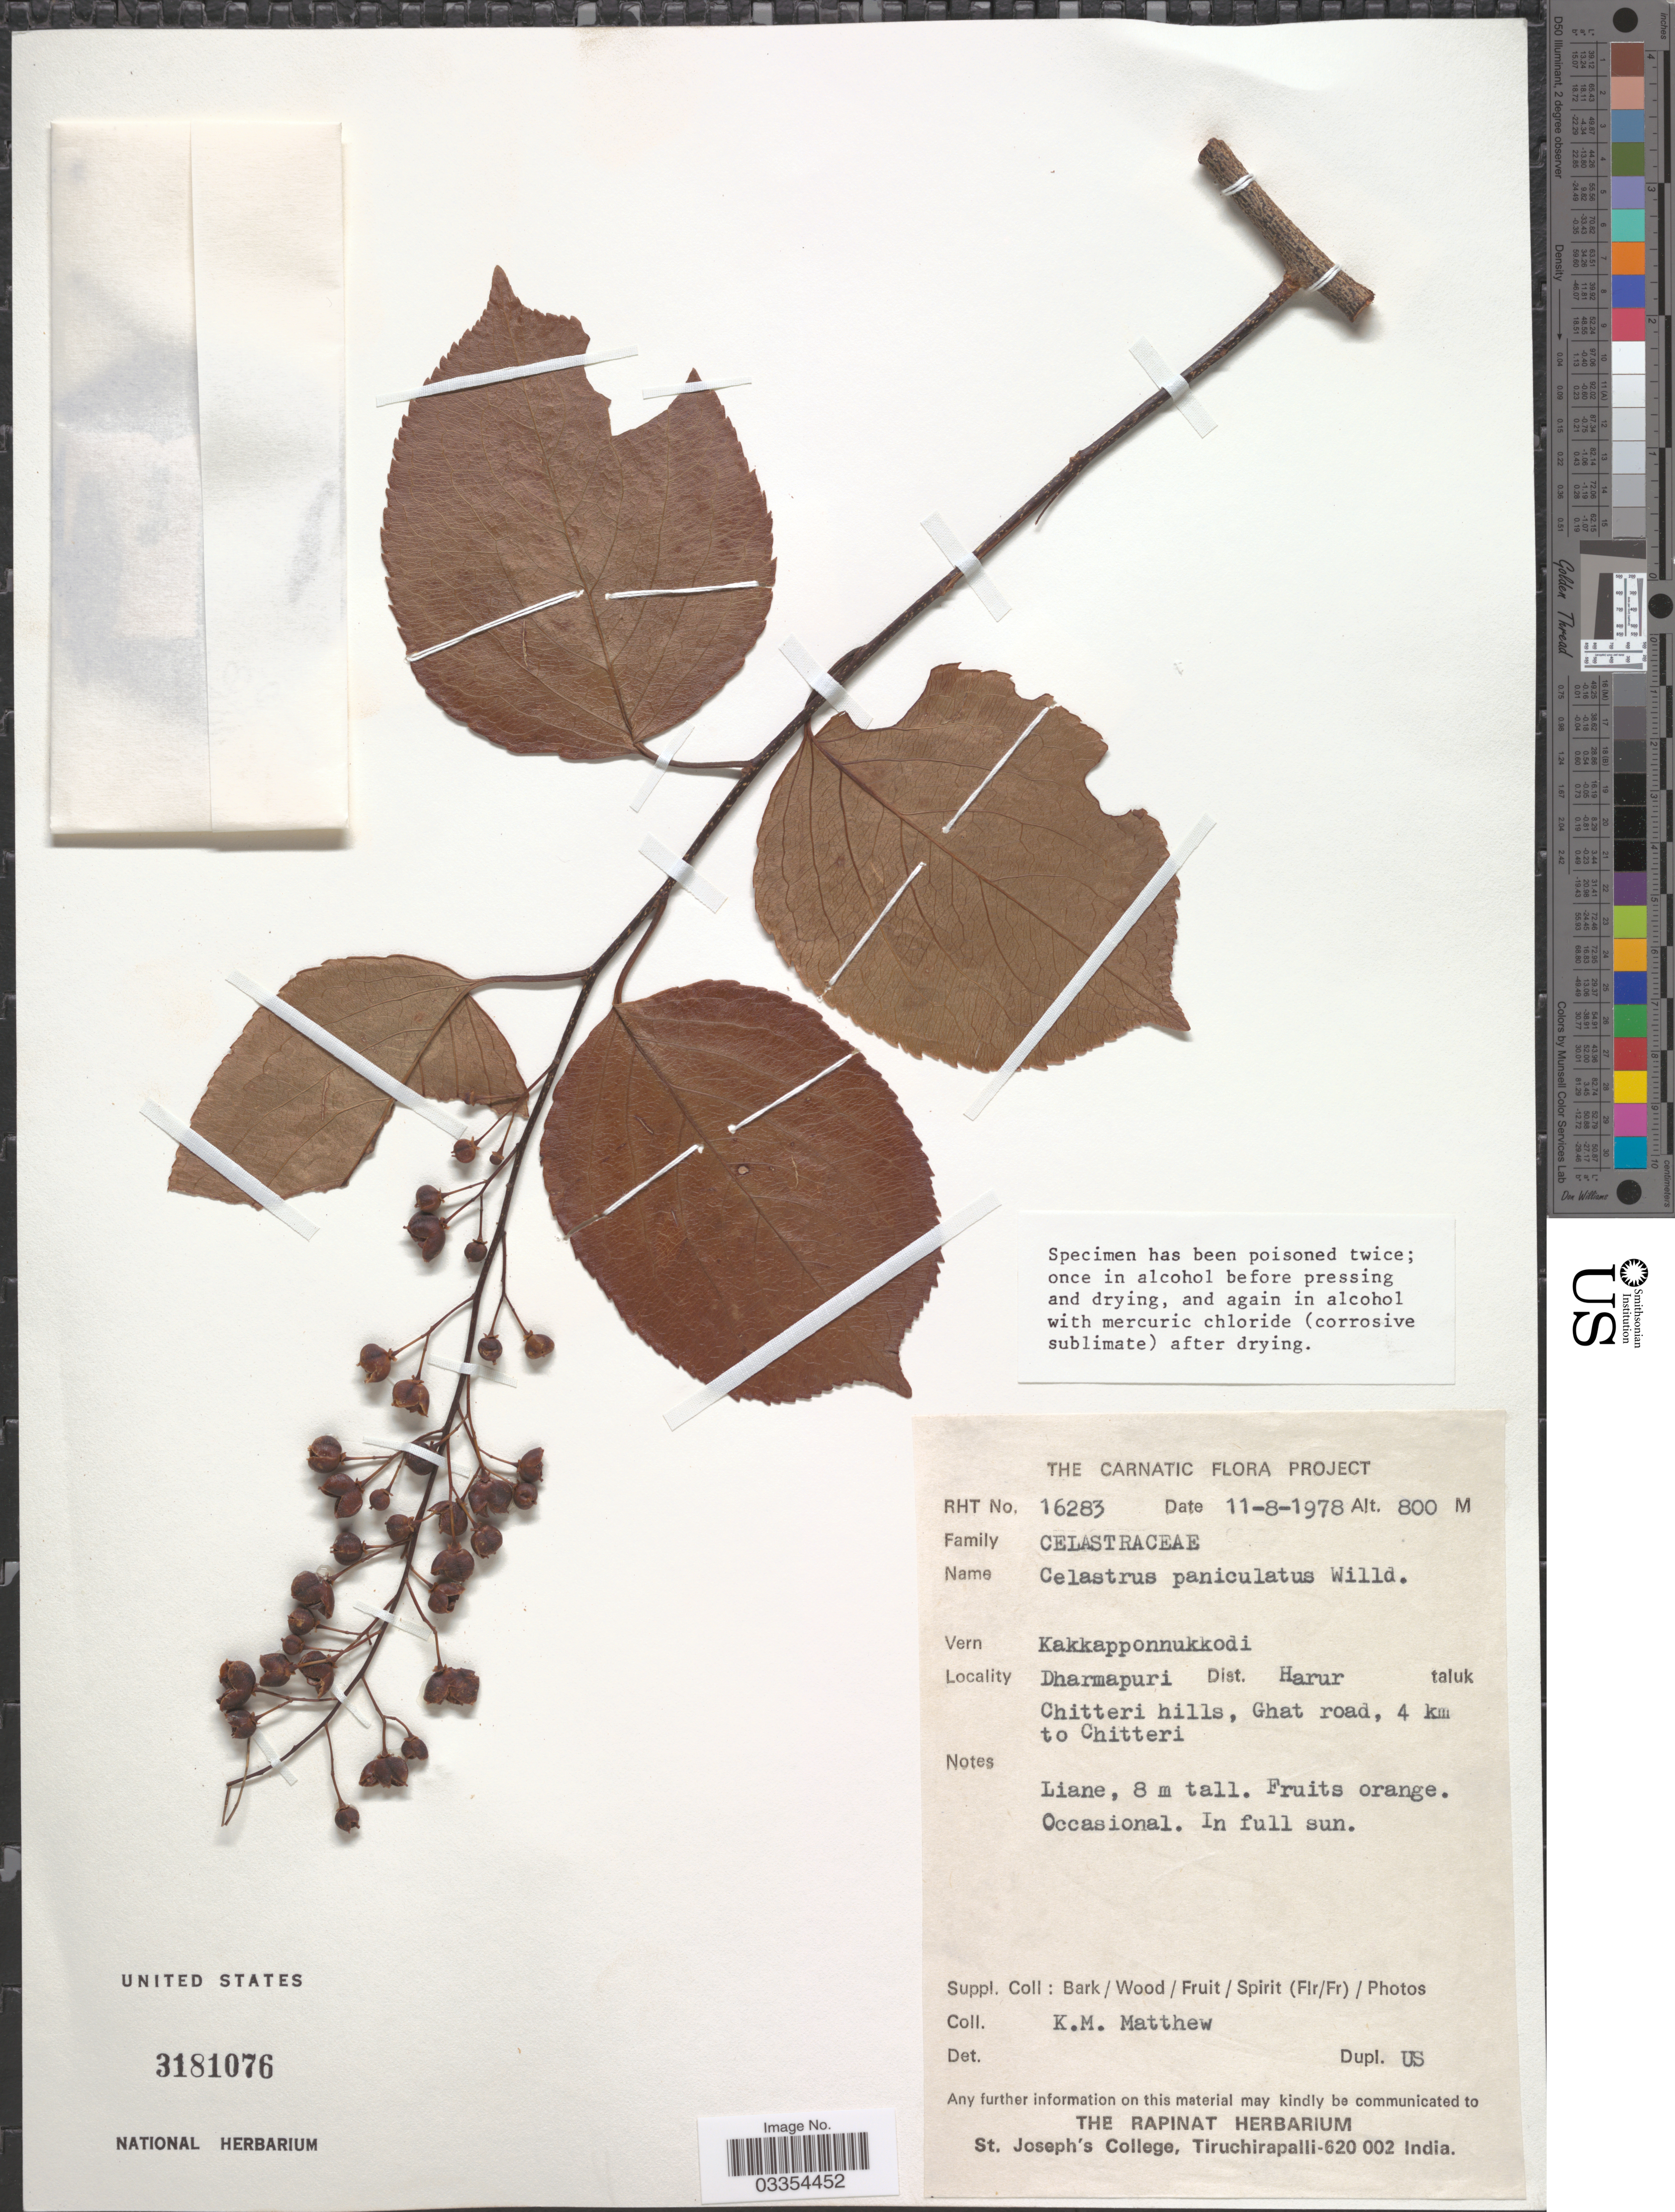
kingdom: Plantae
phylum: Tracheophyta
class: Magnoliopsida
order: Celastrales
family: Celastraceae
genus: Celastrus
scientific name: Celastrus paniculatus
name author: Willd.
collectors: K. M. Matthew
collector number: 16283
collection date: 1978-08-11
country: India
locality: The Carnatic, Dharmapuri Dist. Harur taluk, Chitteri hills, Ghat road, 4 km to Chitteri.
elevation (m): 800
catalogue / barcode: US 3181076